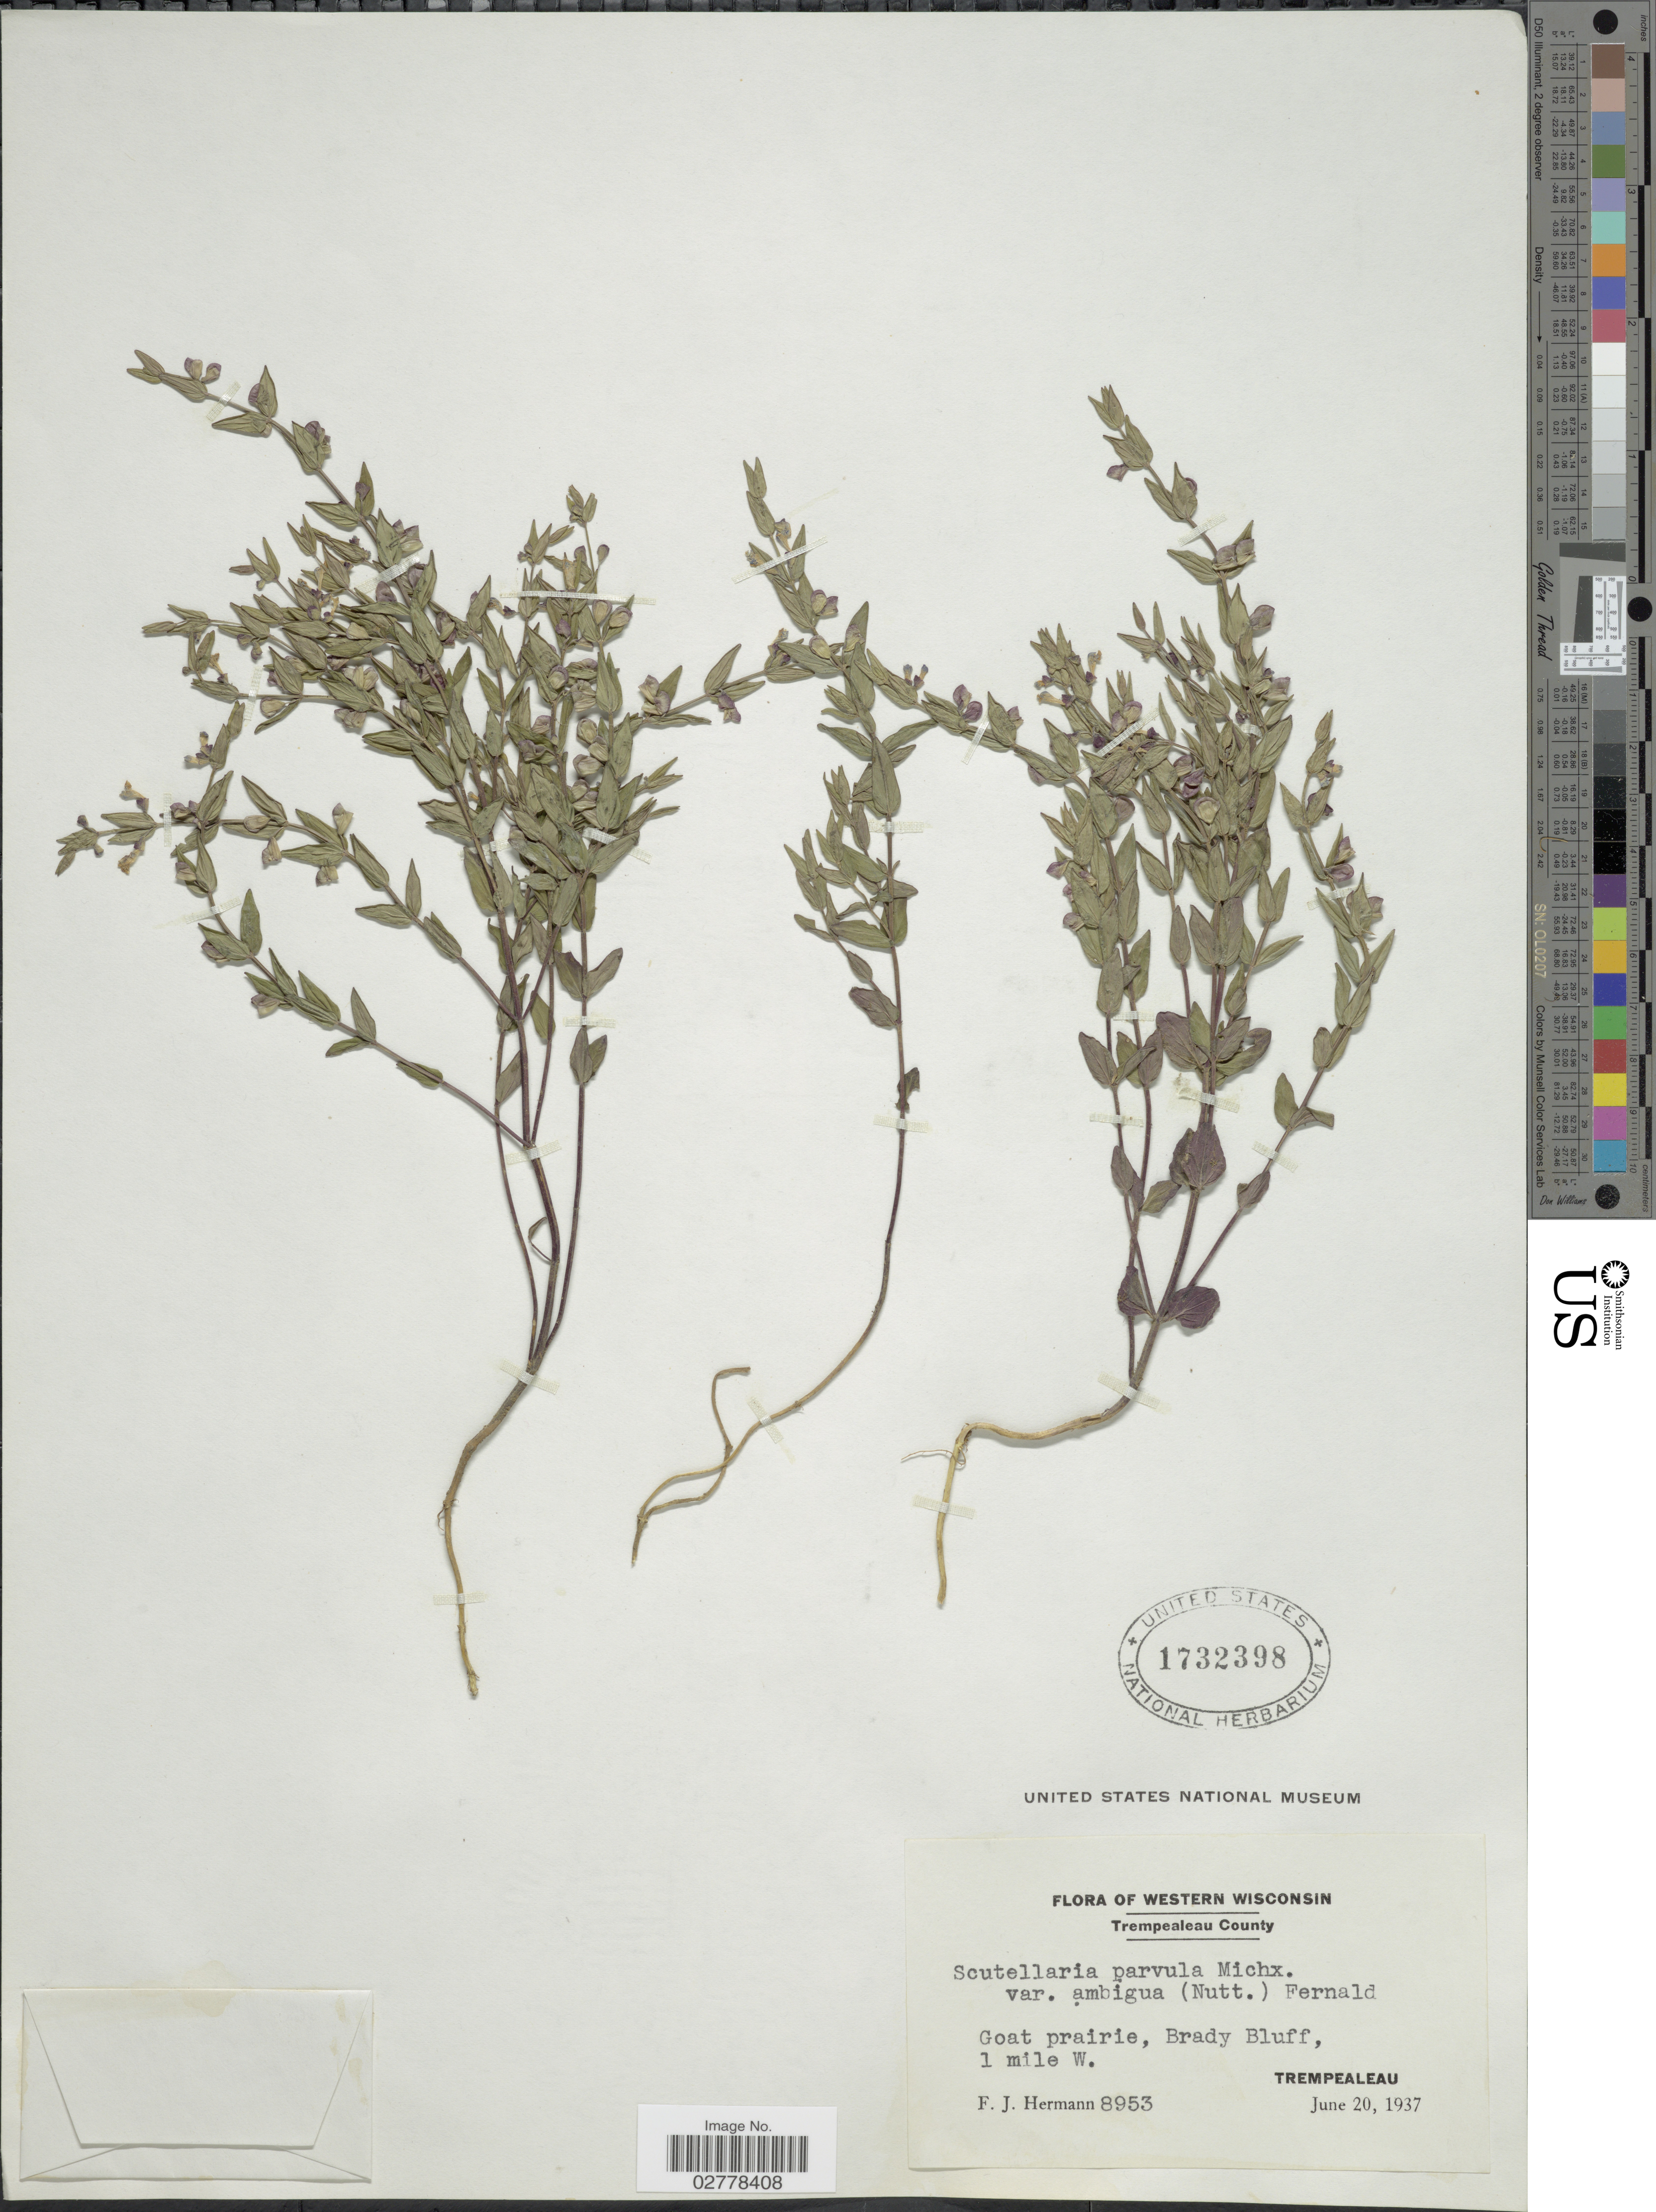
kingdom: Plantae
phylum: Tracheophyta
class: Magnoliopsida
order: Lamiales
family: Lamiaceae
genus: Scutellaria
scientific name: Scutellaria leonardii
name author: Epling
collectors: F. J. Hermann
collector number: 8953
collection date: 1937-06-20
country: United States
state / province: Wisconsin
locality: Western Wisconsin. Trempealeau County. Goat prairie, Brady Bluff, 1 mile W. Trempealeau.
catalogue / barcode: US 1732398